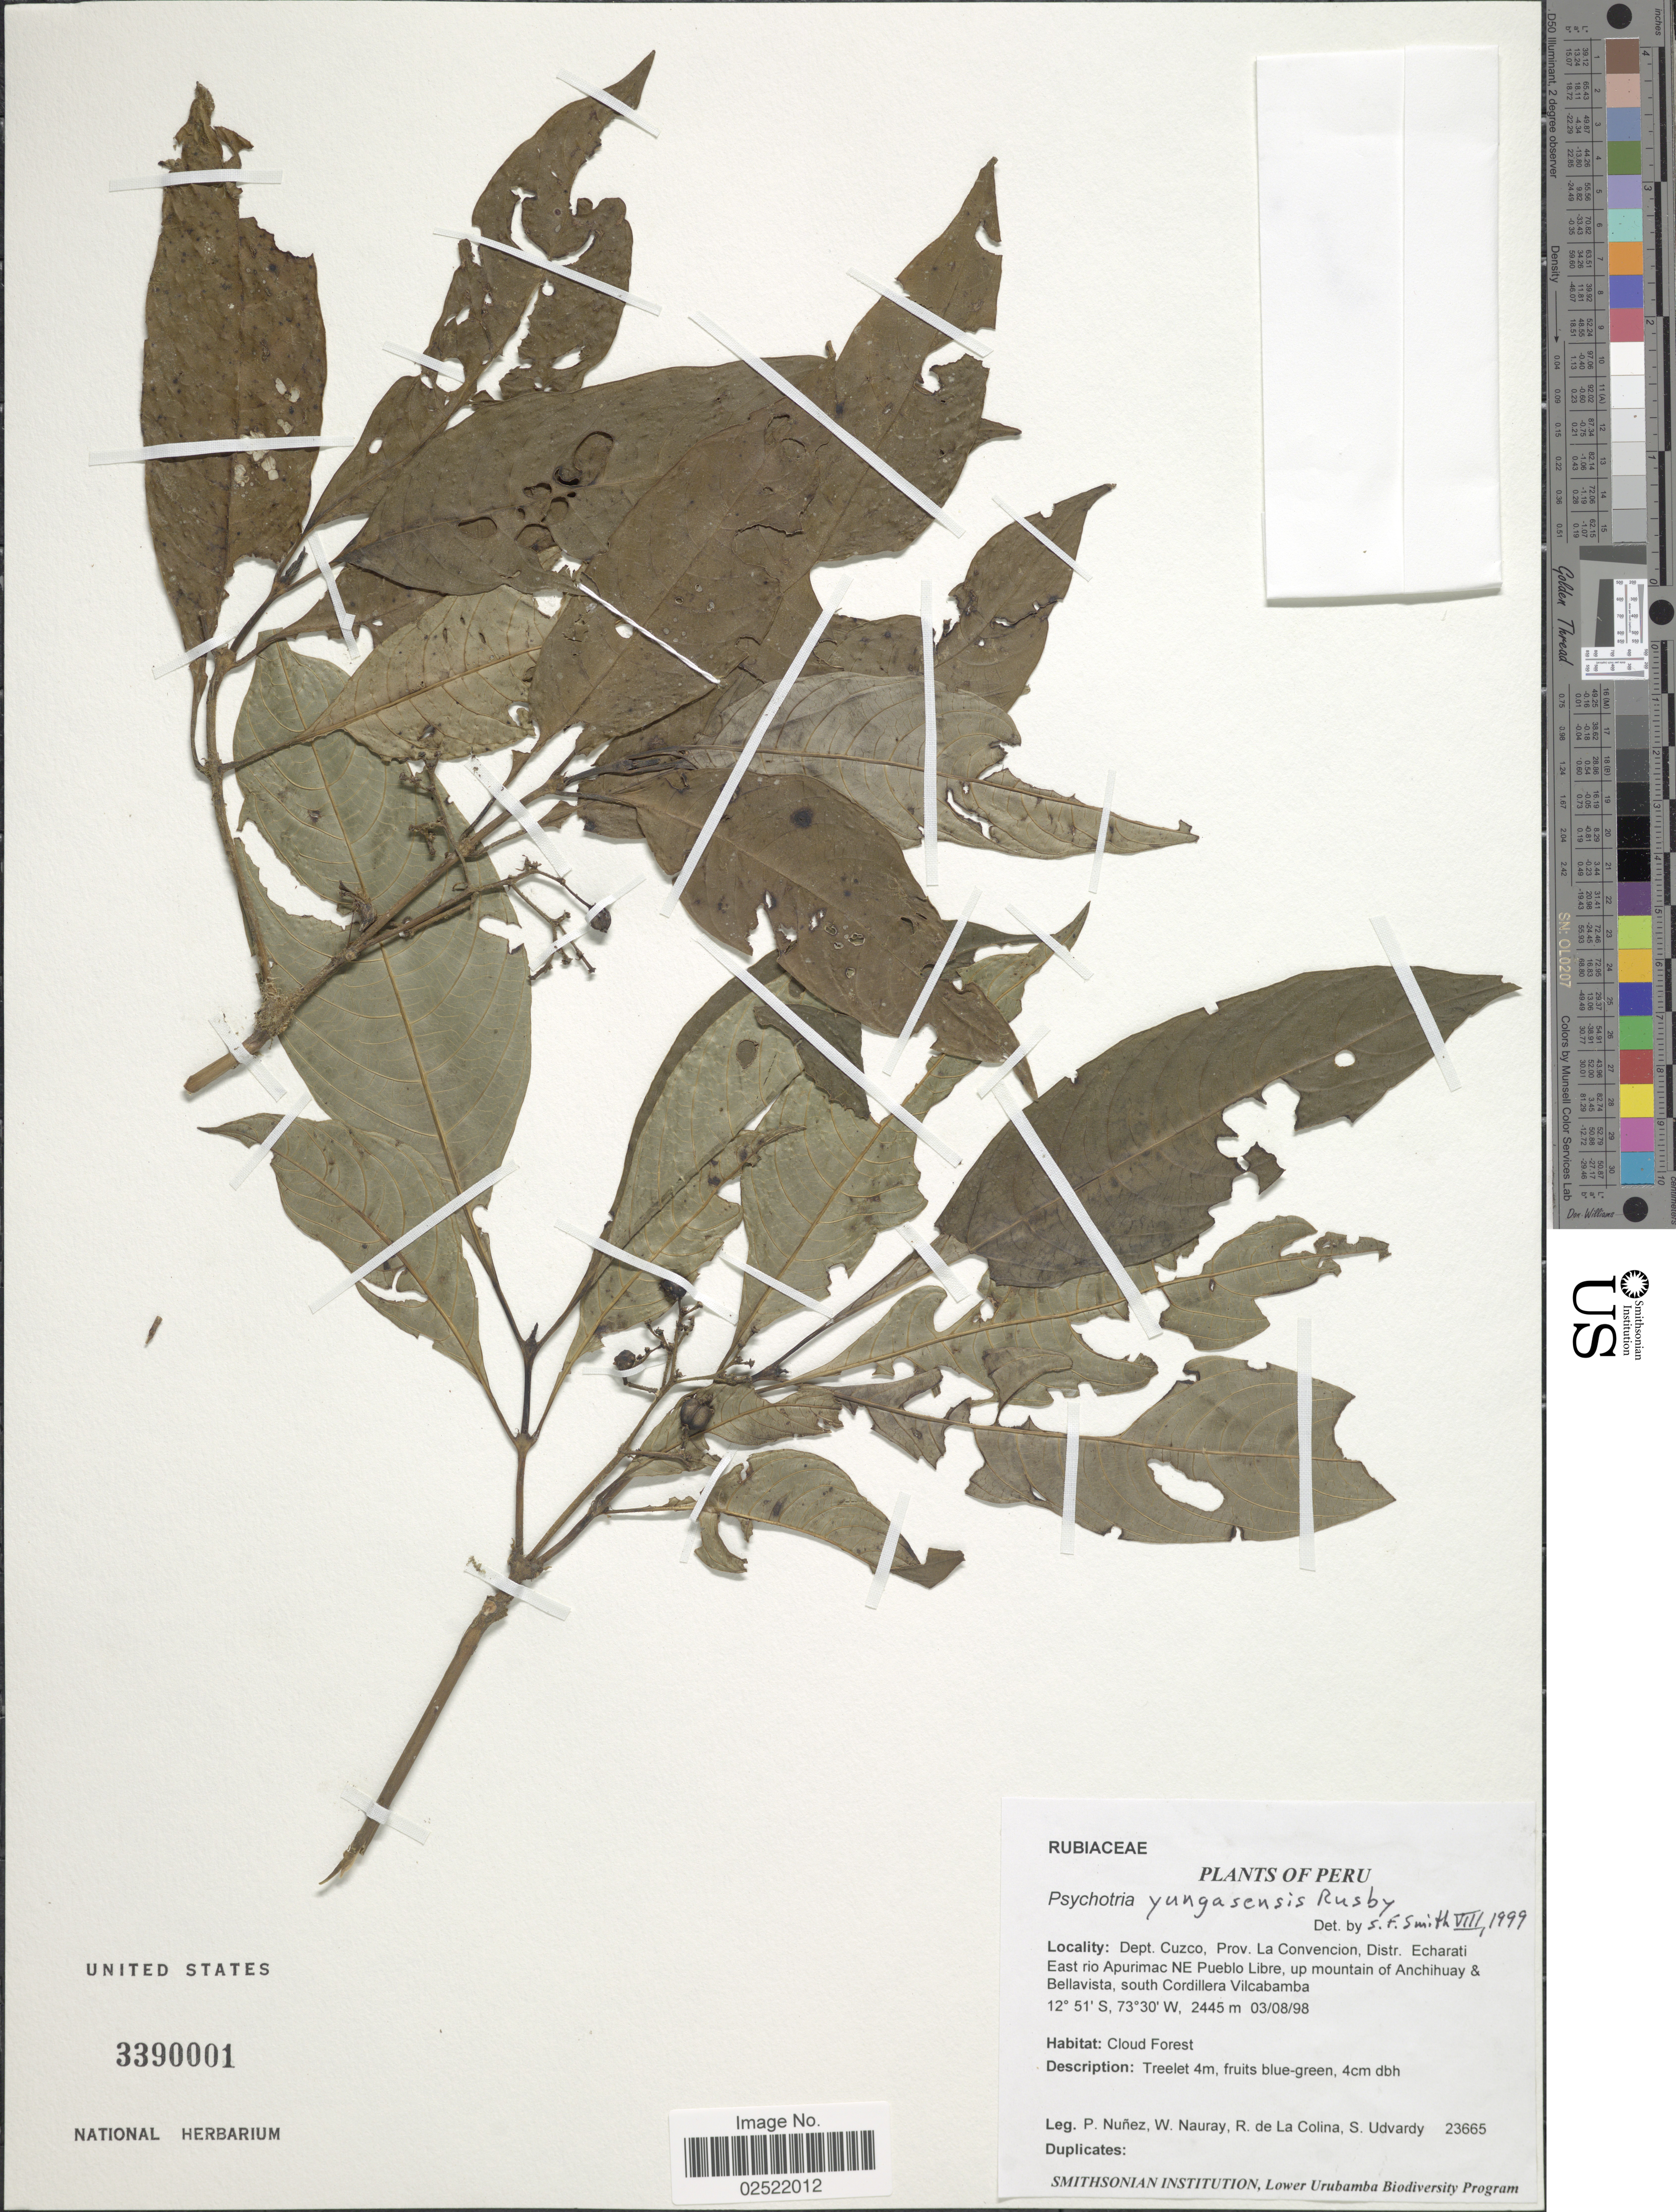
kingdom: Plantae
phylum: Tracheophyta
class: Magnoliopsida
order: Gentianales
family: Rubiaceae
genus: Psychotria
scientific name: Psychotria yungasensis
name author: Rusby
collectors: P. Nuñez V., W. Nauray, R. Colina & S. Udvardy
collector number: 23665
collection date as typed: Transcribed d/m/y: 3/8/98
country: Peru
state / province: Cusco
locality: Dept. Cuzco, Prov. La Convencion, Distr. Echarati East rio Apurimac NE Pueblo Libre, up mountain of Anchihuay & Bellavista, south Cordillera Vilcabamba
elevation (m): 2445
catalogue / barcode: US 3390001